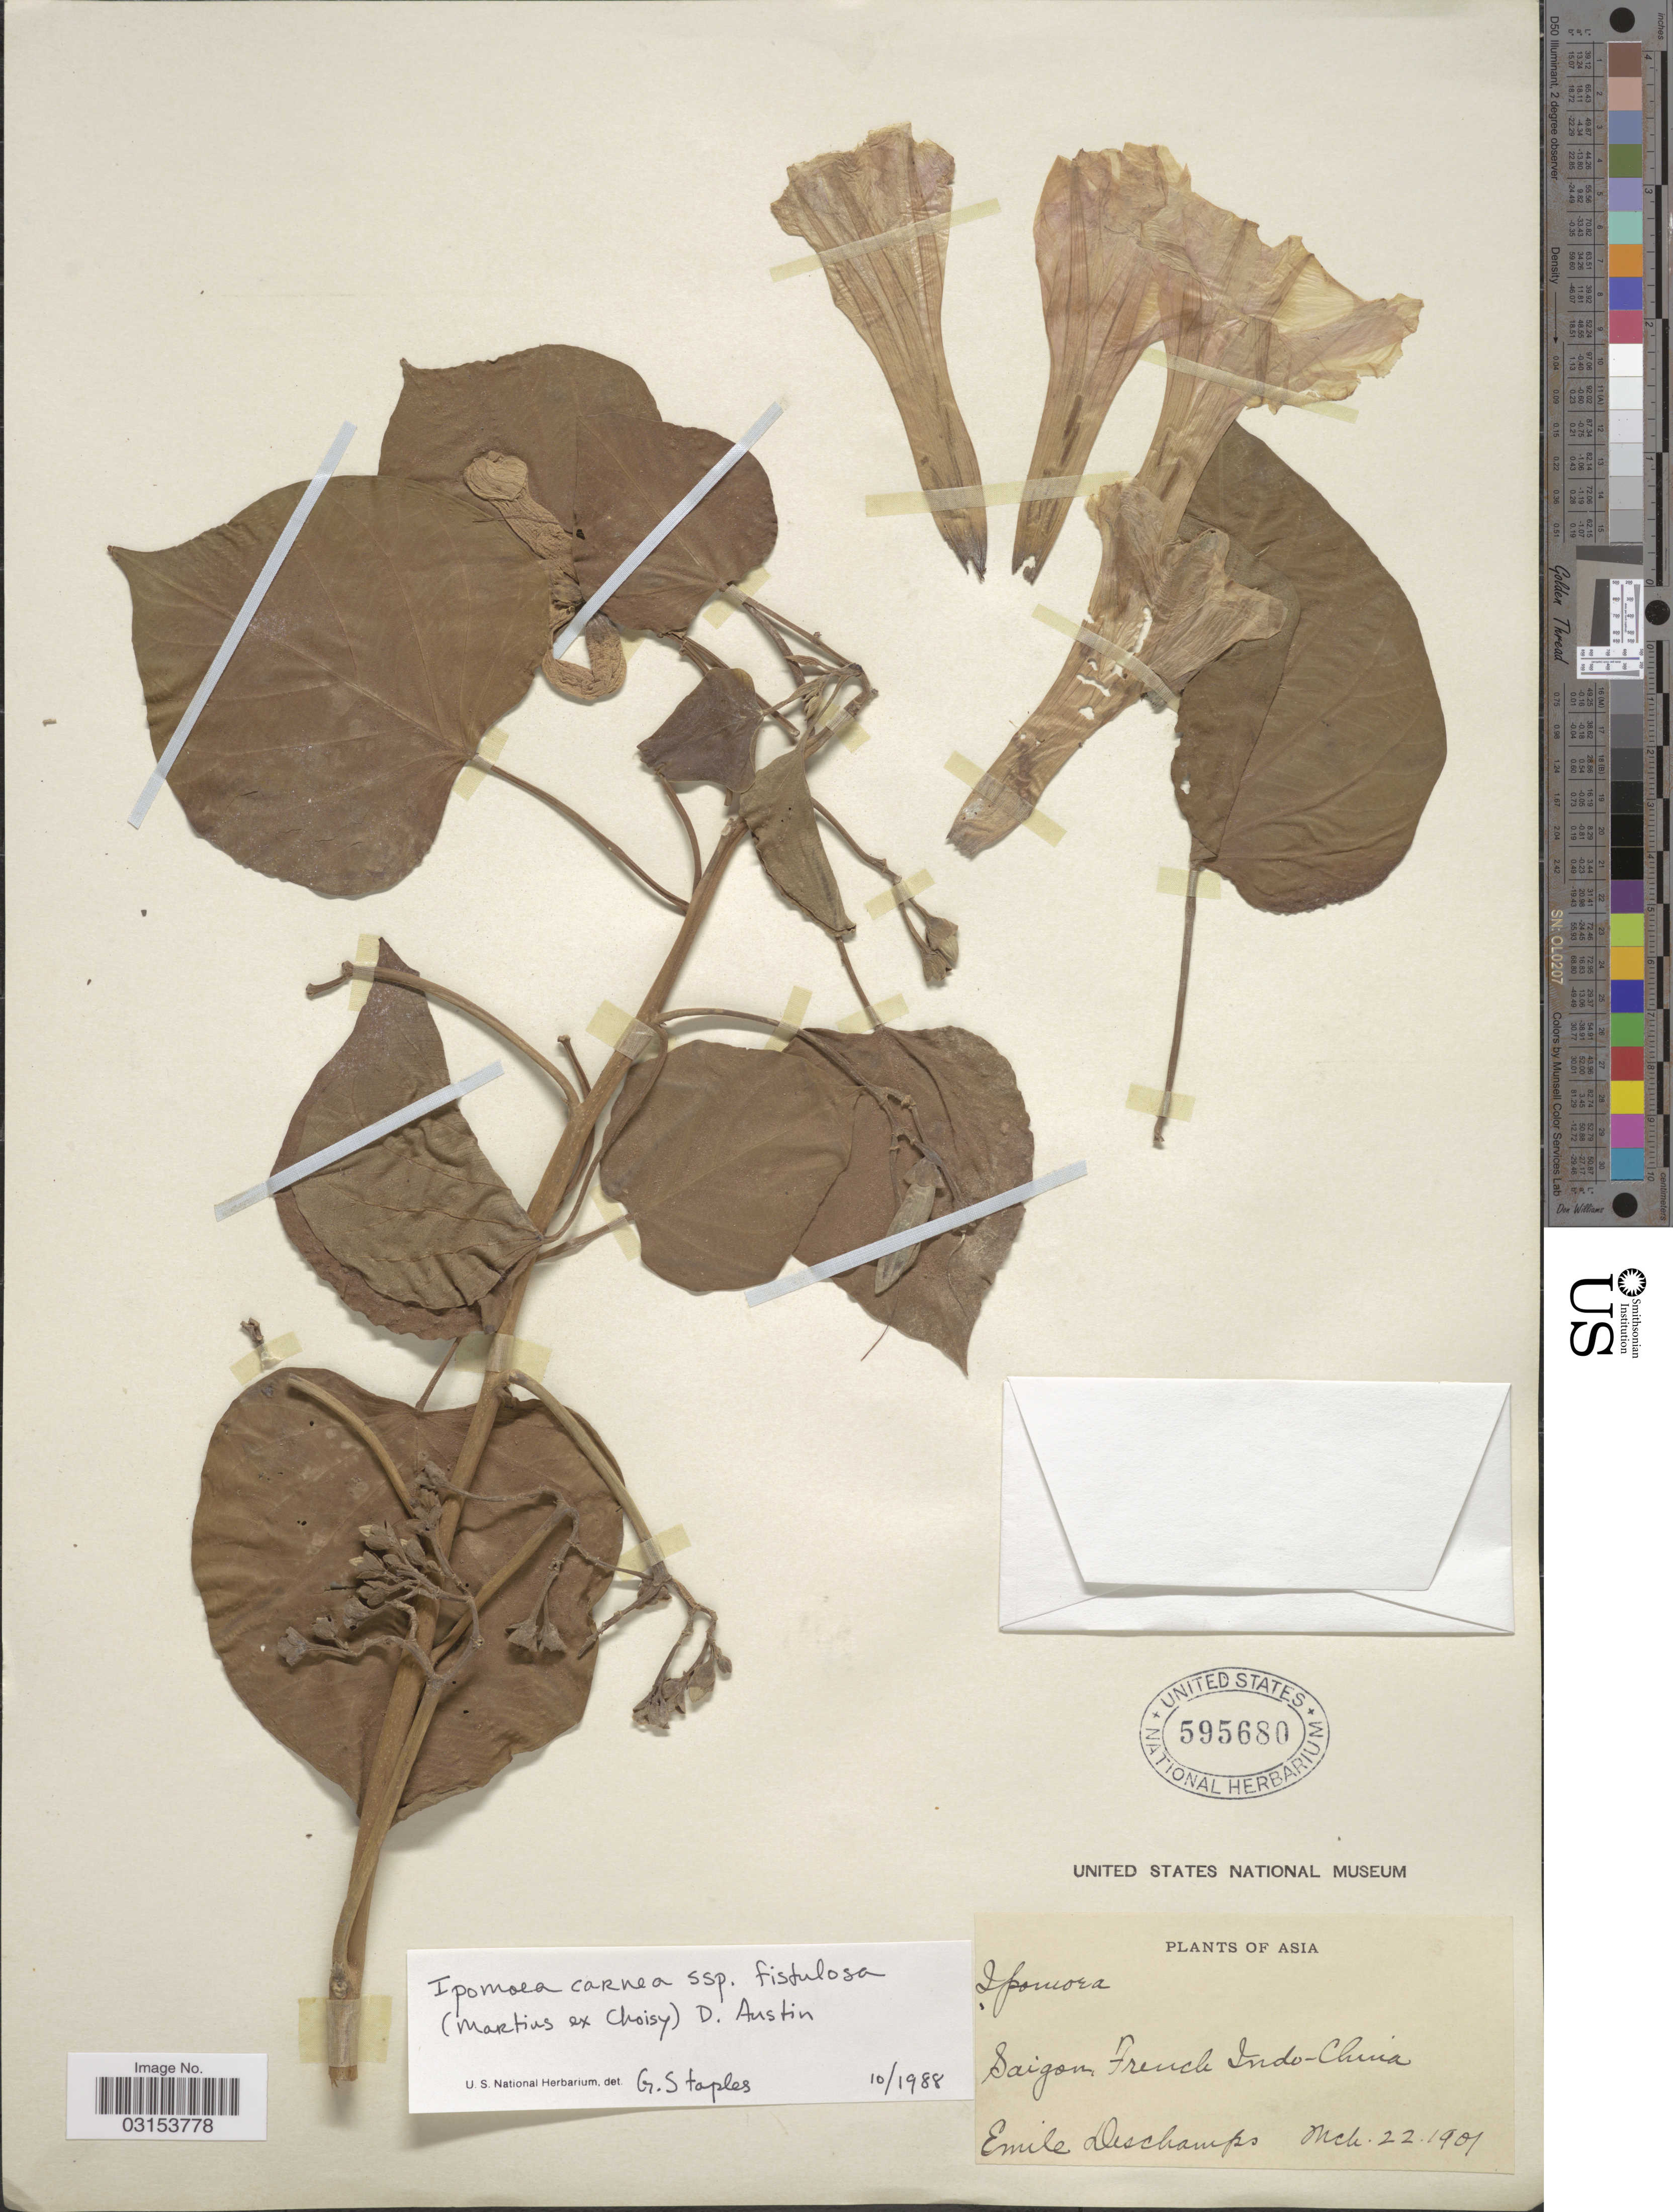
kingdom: Plantae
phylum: Tracheophyta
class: Magnoliopsida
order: Solanales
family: Convolvulaceae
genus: Ipomoea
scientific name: Ipomoea carnea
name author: Jacq.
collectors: E. Deschamps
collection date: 1901-03-22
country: Vietnam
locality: Asia. Saigon, French Indo-China.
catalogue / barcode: US 595680